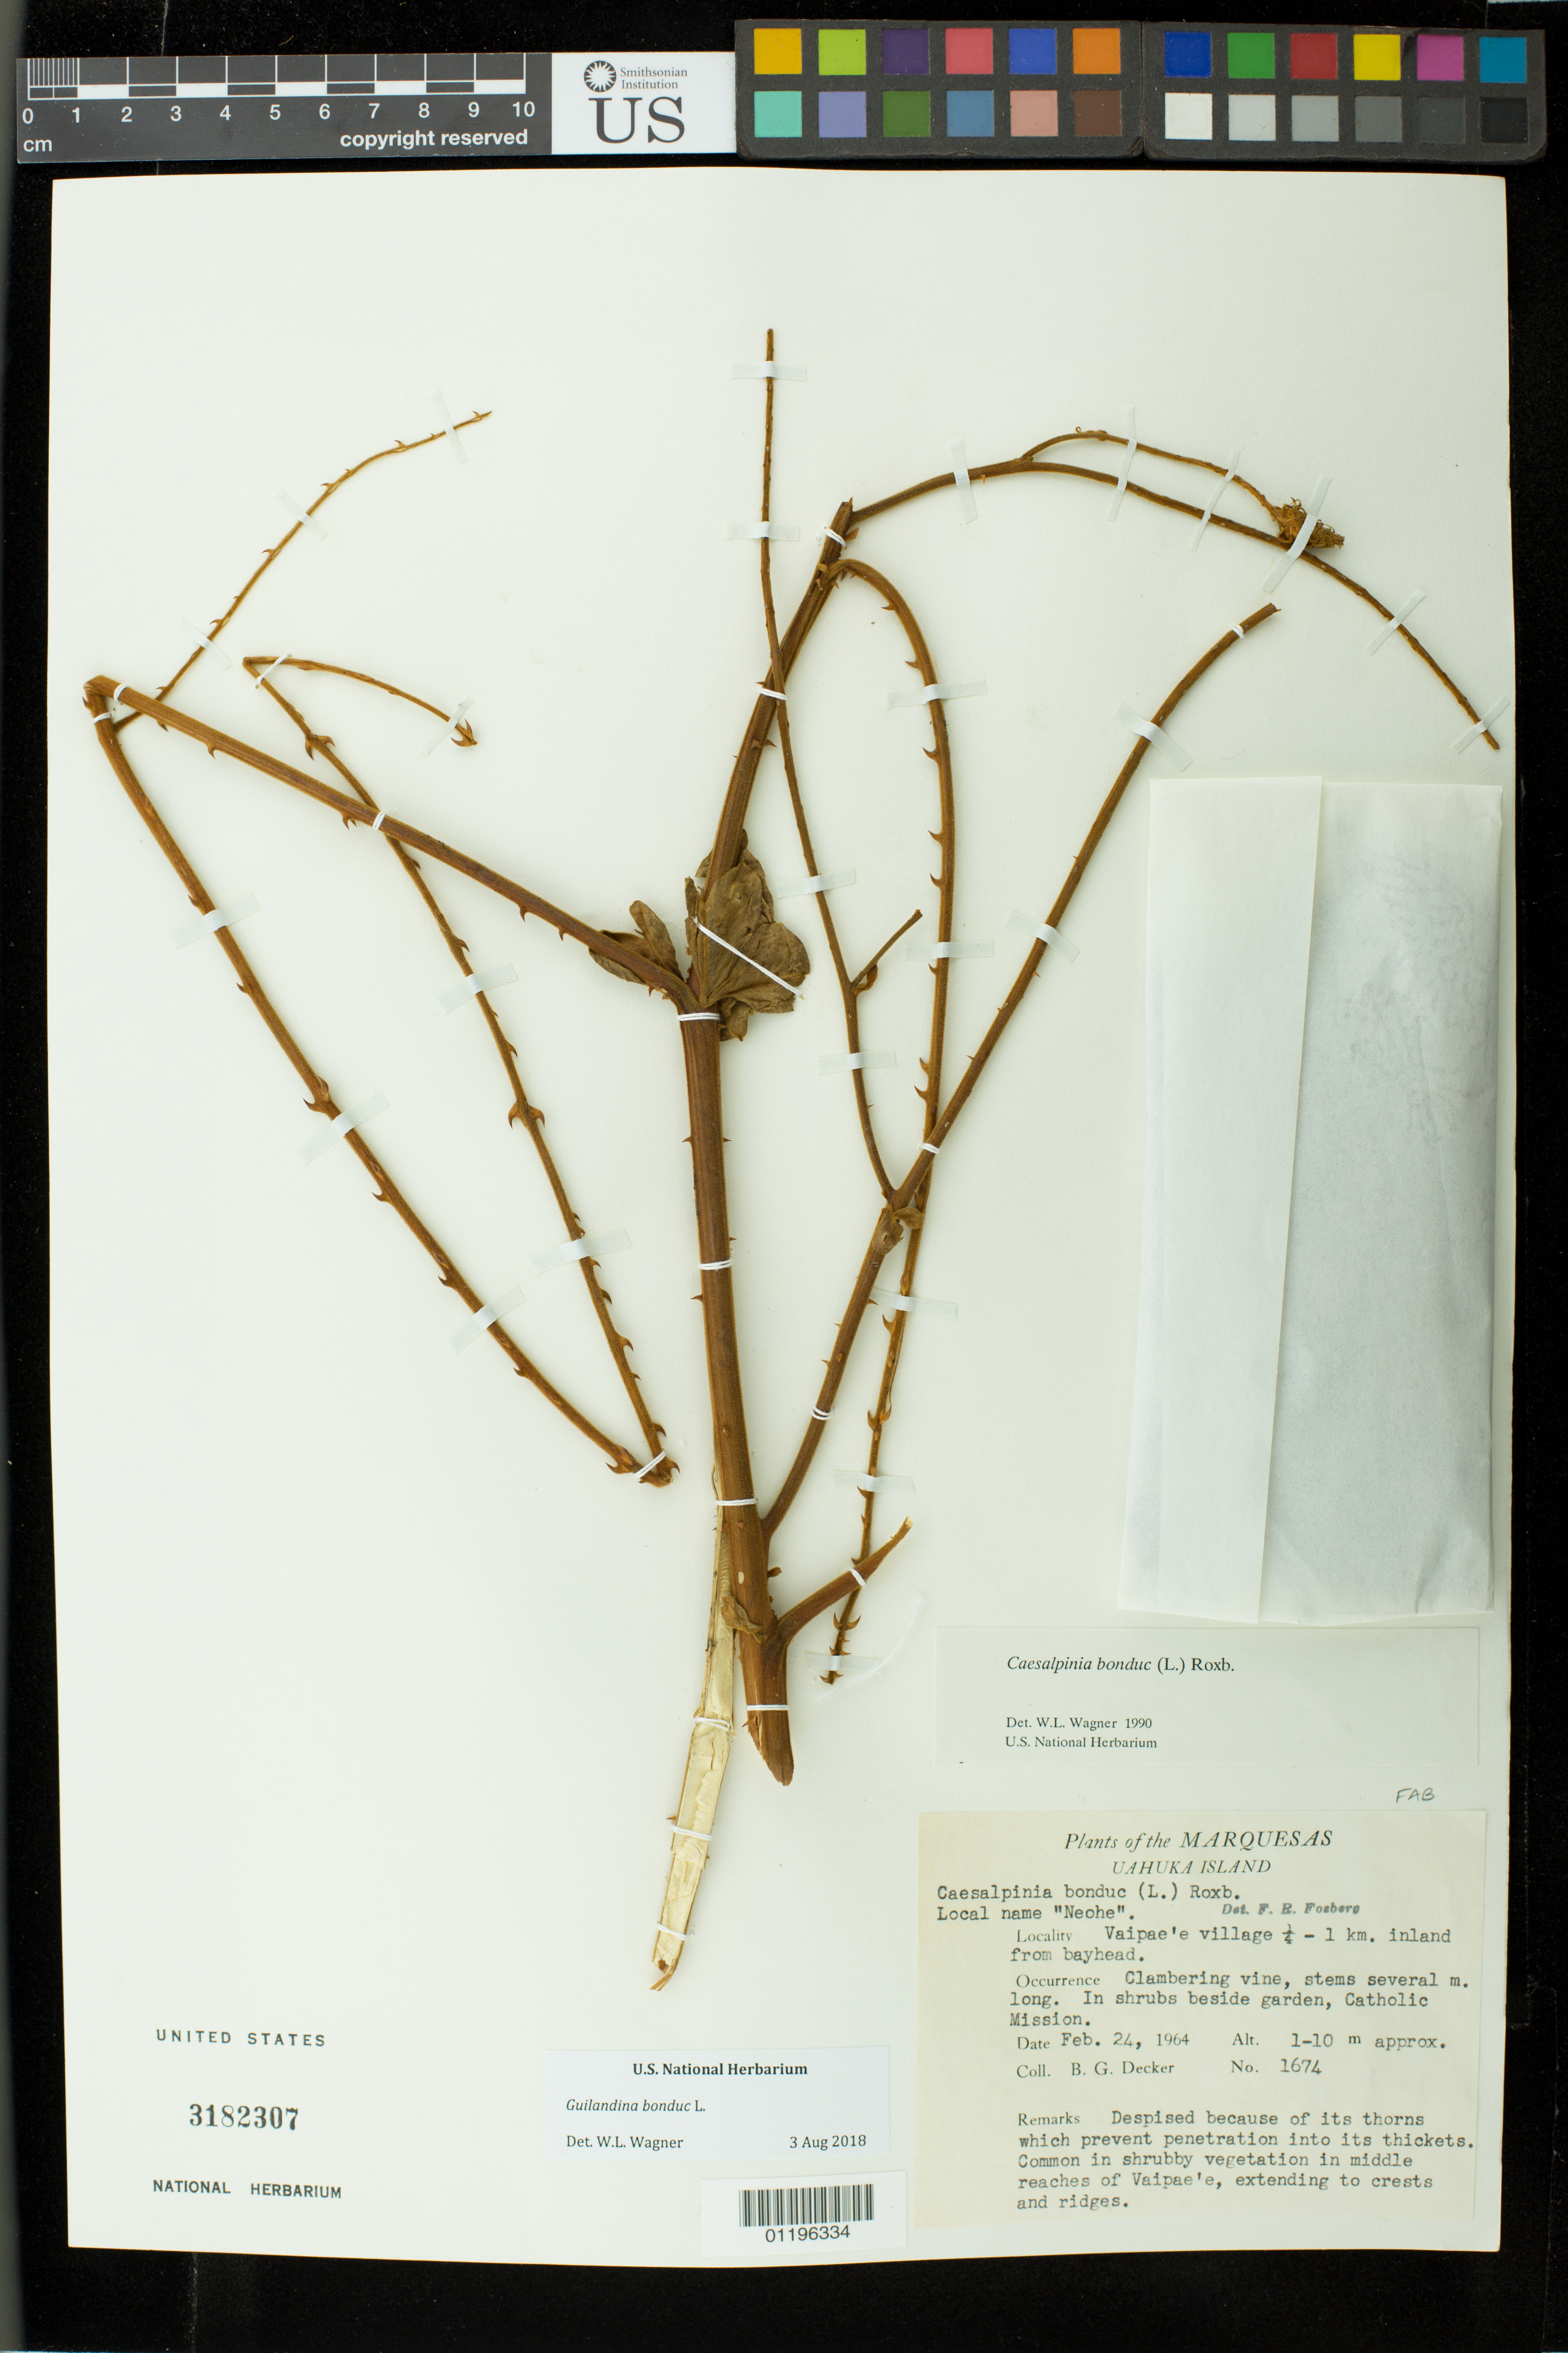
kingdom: Plantae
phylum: Tracheophyta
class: Magnoliopsida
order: Fabales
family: Fabaceae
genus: Guilandina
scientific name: Guilandina bonduc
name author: L.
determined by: Wagner, W. L., (BOT), Smithsonian Institution - National Museum of Natural History (UNITED STATES)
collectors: B. G. Decker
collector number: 1674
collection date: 1964-02-24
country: French Polynesia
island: Ua Huka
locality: Vaipae'e village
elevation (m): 1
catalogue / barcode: US 3182307